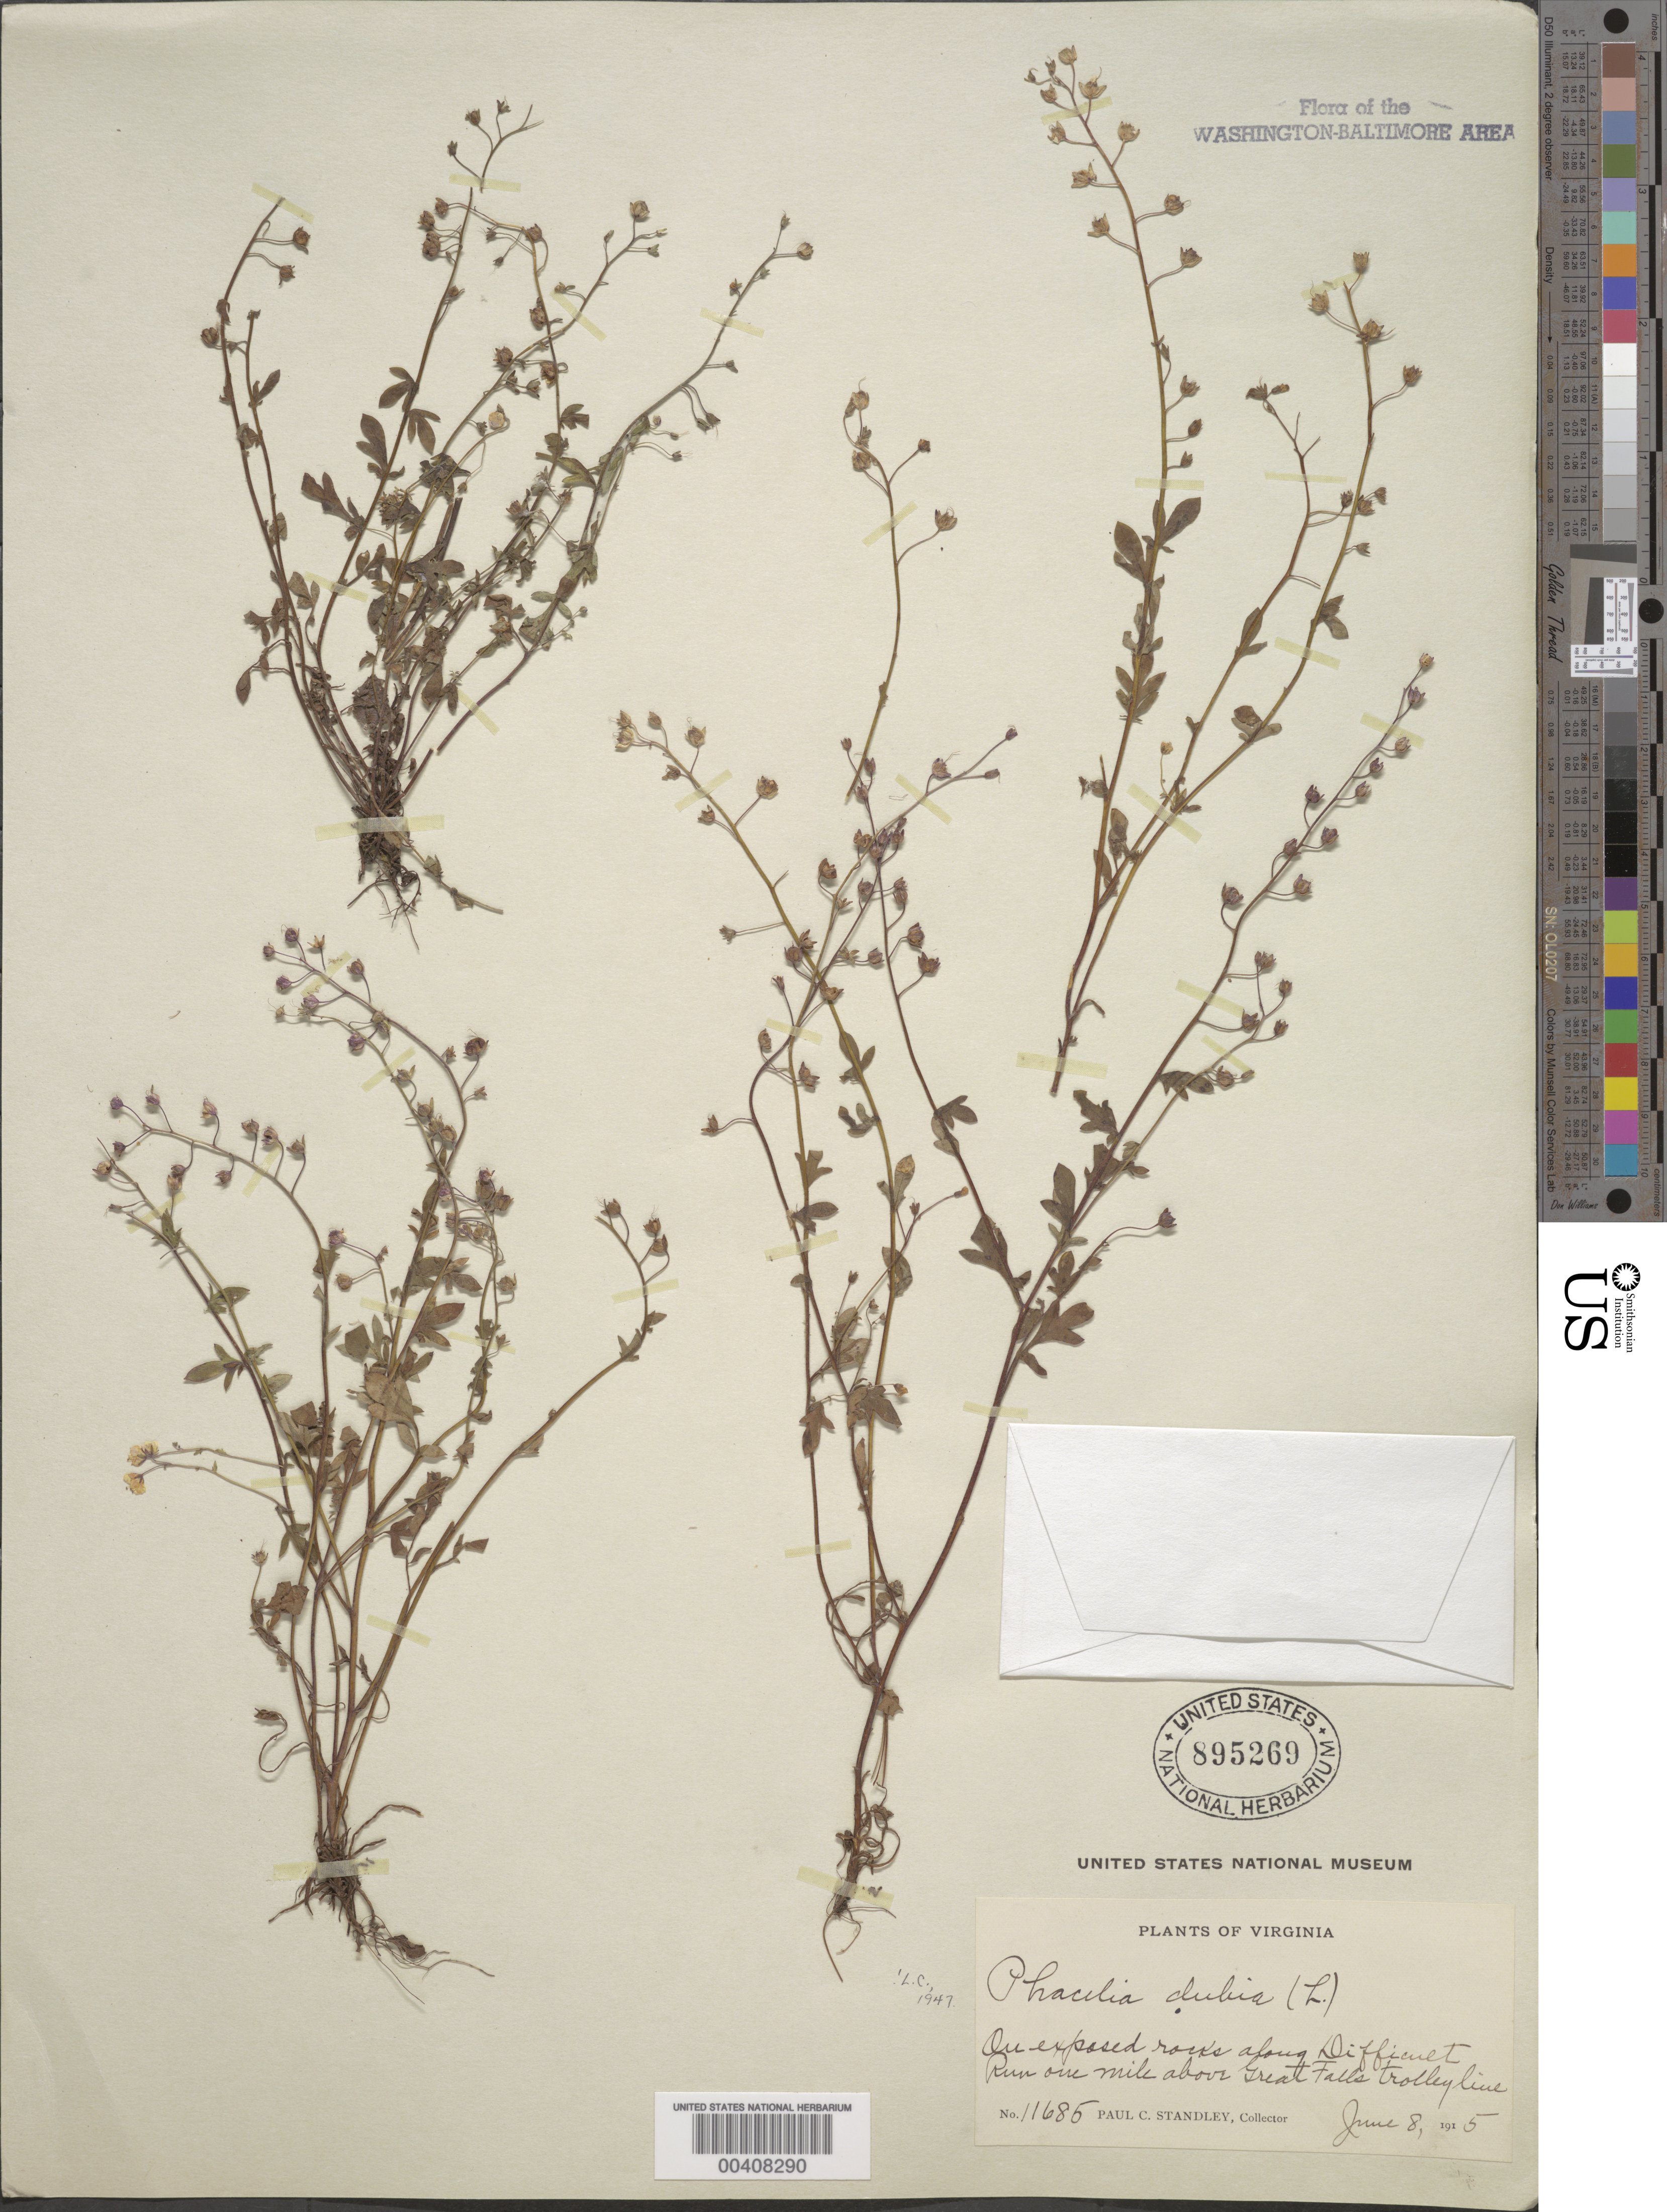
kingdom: Plantae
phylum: Tracheophyta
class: Magnoliopsida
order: Boraginales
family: Hydrophyllaceae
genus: Phacelia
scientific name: Phacelia dubia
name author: (L.) Trel.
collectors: P. C. Standley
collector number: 11685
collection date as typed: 08 Jun 1915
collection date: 1915-06-08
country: United States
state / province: Virginia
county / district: Fairfax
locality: Difficult Run, Great Falls Trolley Line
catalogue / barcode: US 895269